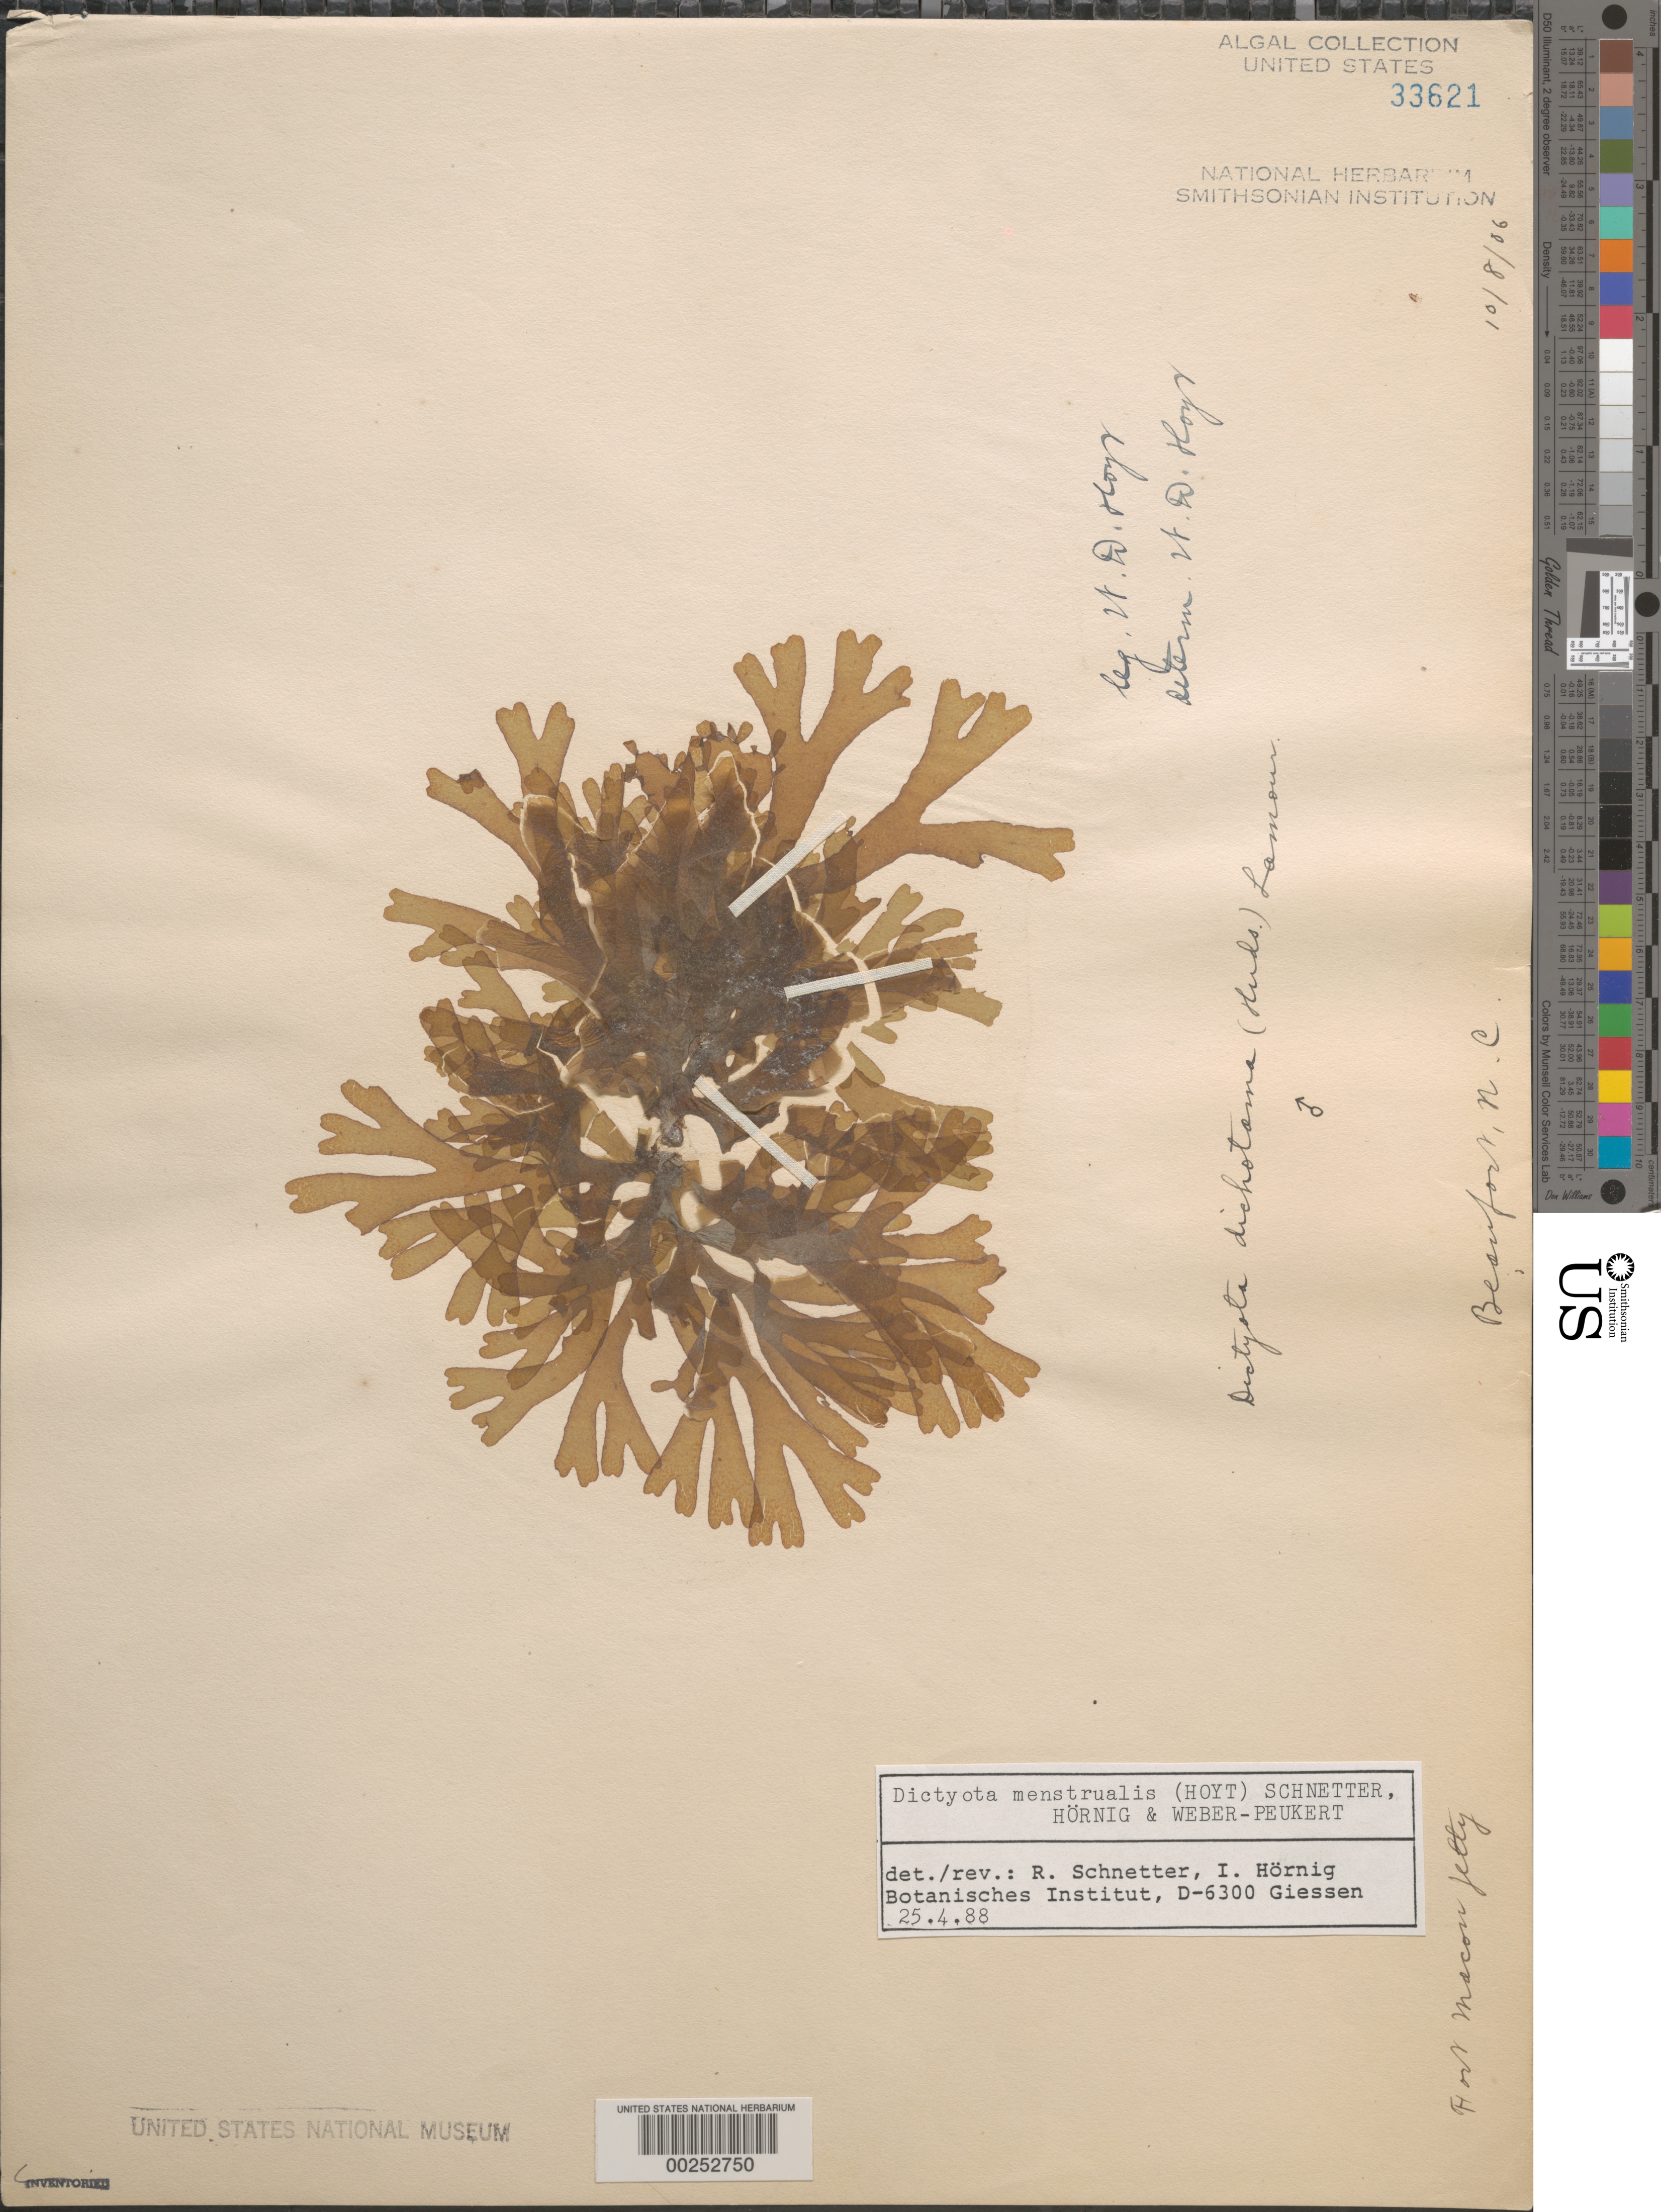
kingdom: Chromista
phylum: Ochrophyta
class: Phaeophyceae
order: Dictyotales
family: Dictyotaceae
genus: Dictyota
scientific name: Dictyota menstrualis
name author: (Hoyt) Schnetter et al.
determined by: Schnetter, R.; Hörnig, I.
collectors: W. D. Hoyt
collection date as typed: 08 Oct 1906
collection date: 1906-10-08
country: United States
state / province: North Carolina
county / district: Carteret County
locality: Beaufort, Fort Macon jetty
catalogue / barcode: US 33621